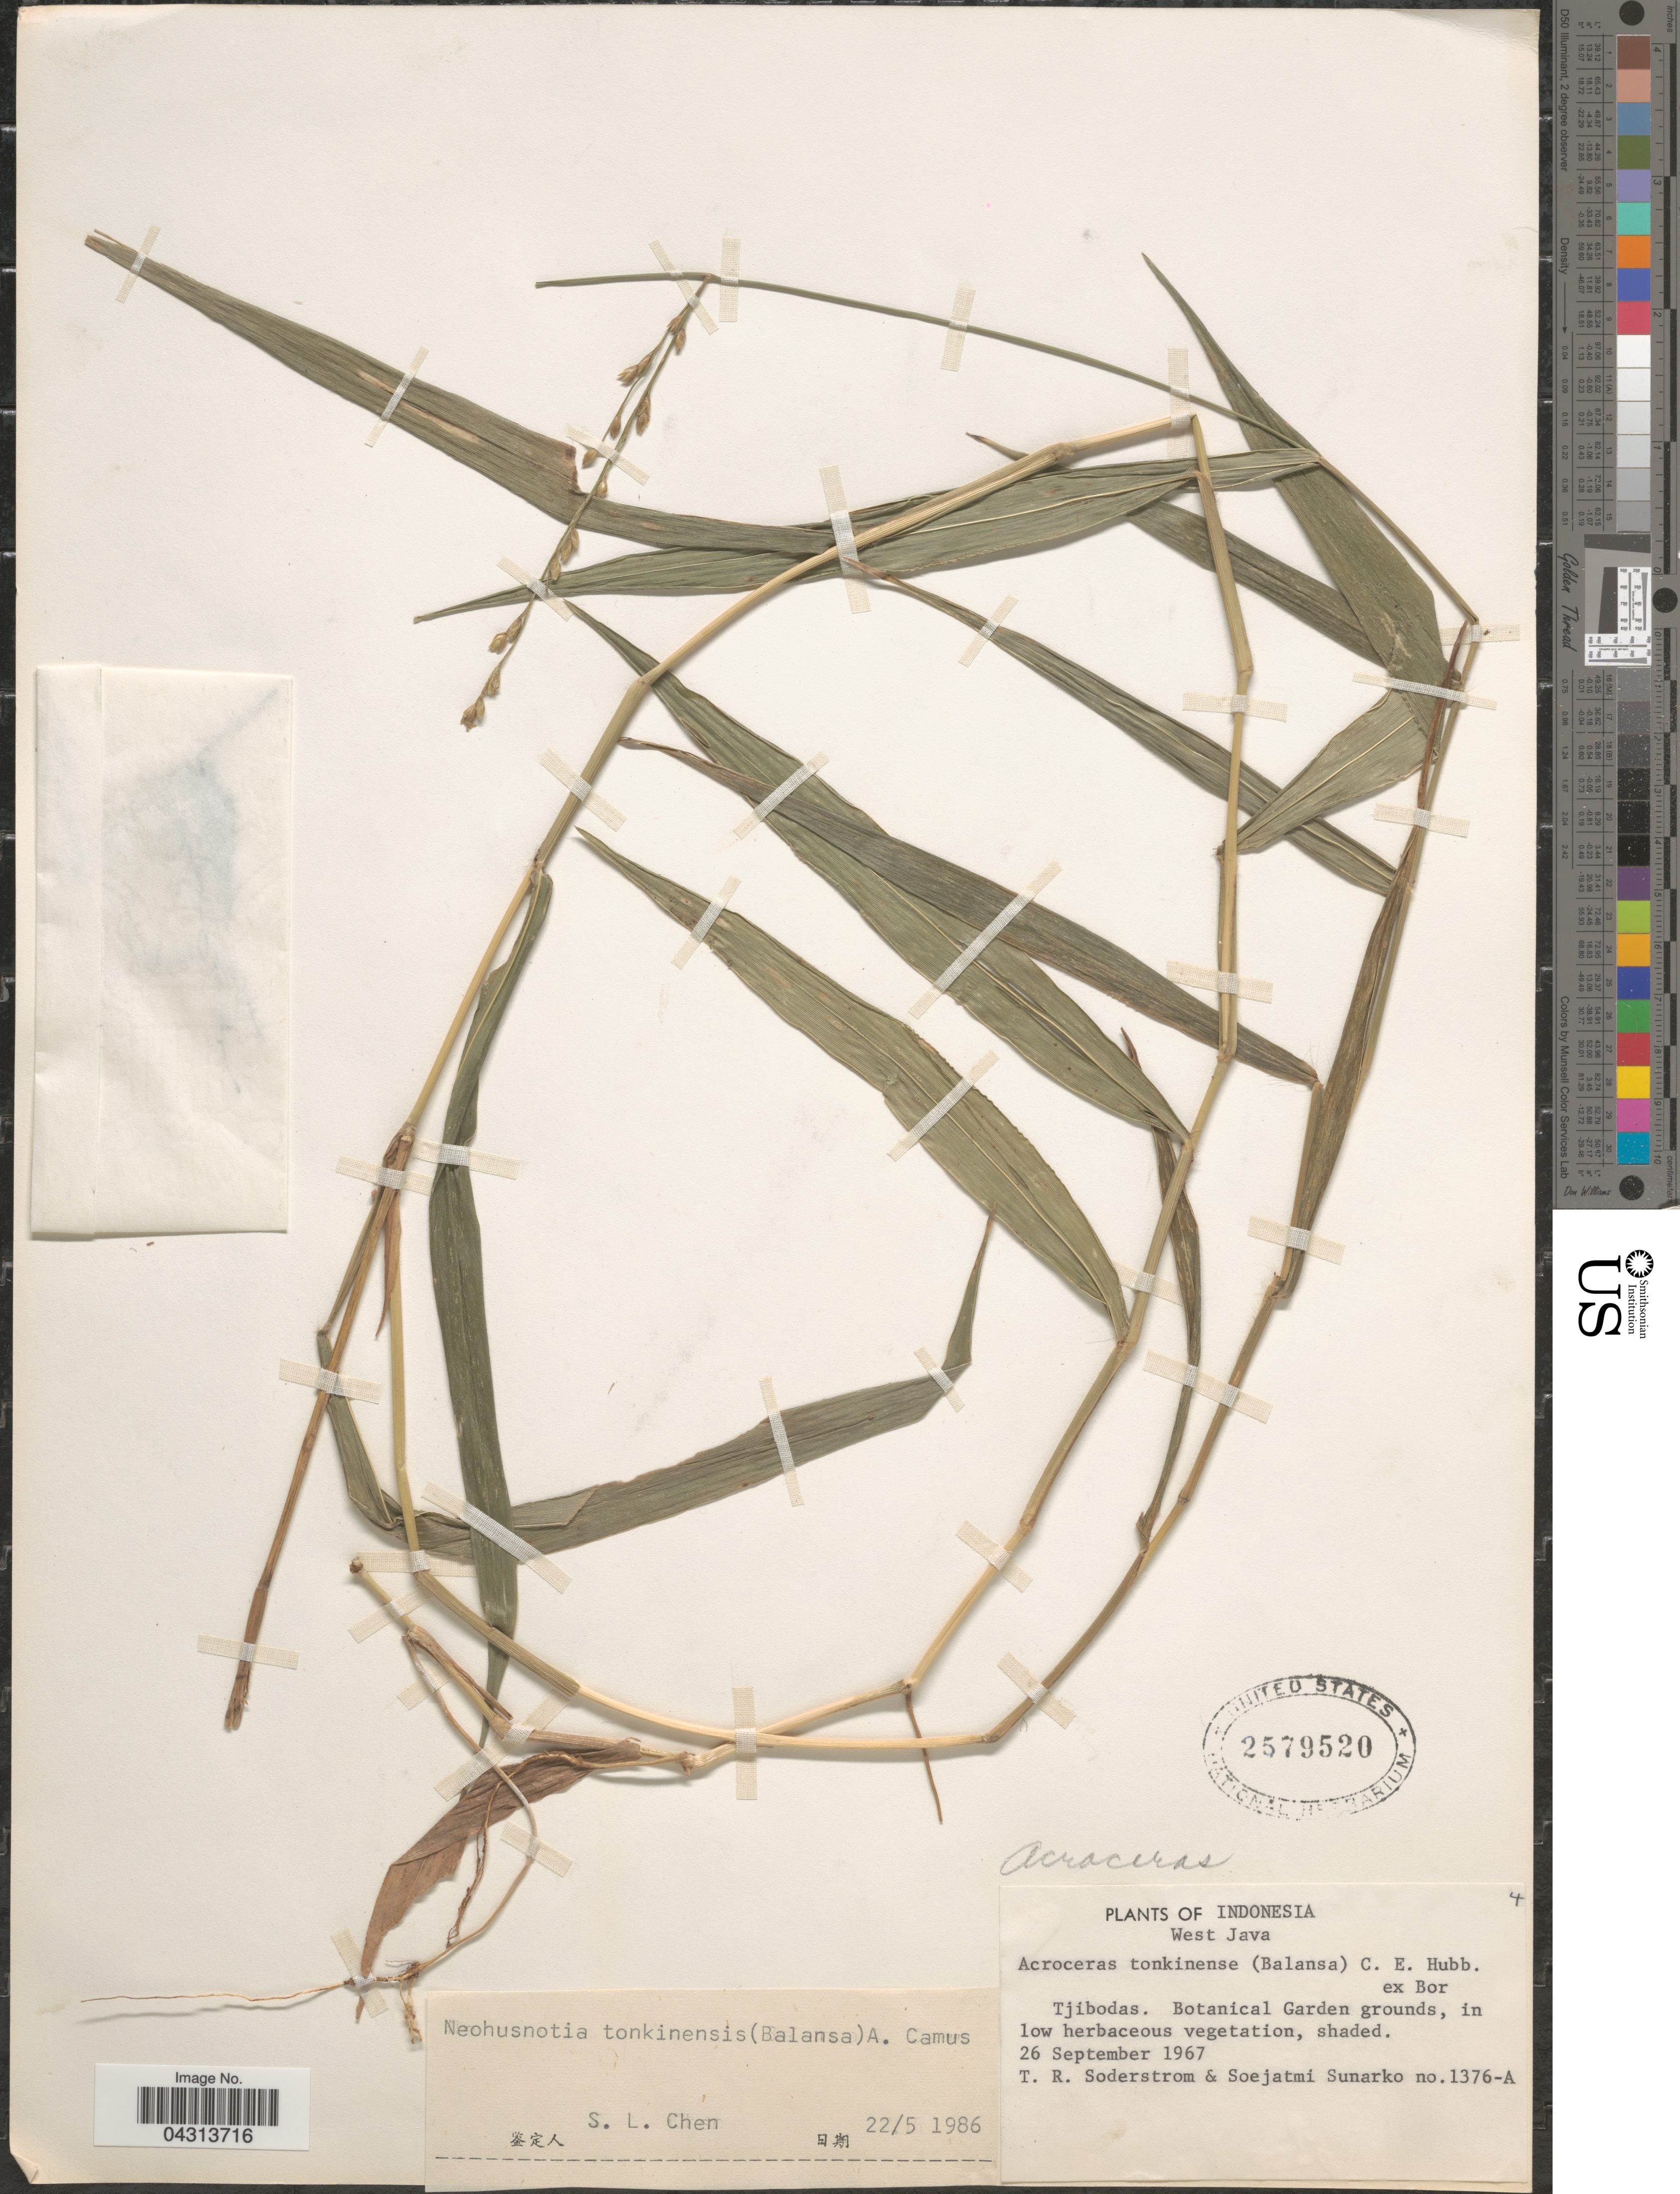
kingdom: Plantae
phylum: Tracheophyta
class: Liliopsida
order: Poales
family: Poaceae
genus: Acroceras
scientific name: Acroceras tonkinense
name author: (Balansa) C.E. Hubb. ex Bor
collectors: T. R. Soderstrom & S. Sunarko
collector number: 1376-A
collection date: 1967-09-26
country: Indonesia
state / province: Java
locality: West Java. Tjibodas. Botanical Garden grounds.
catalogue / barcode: US 2579520